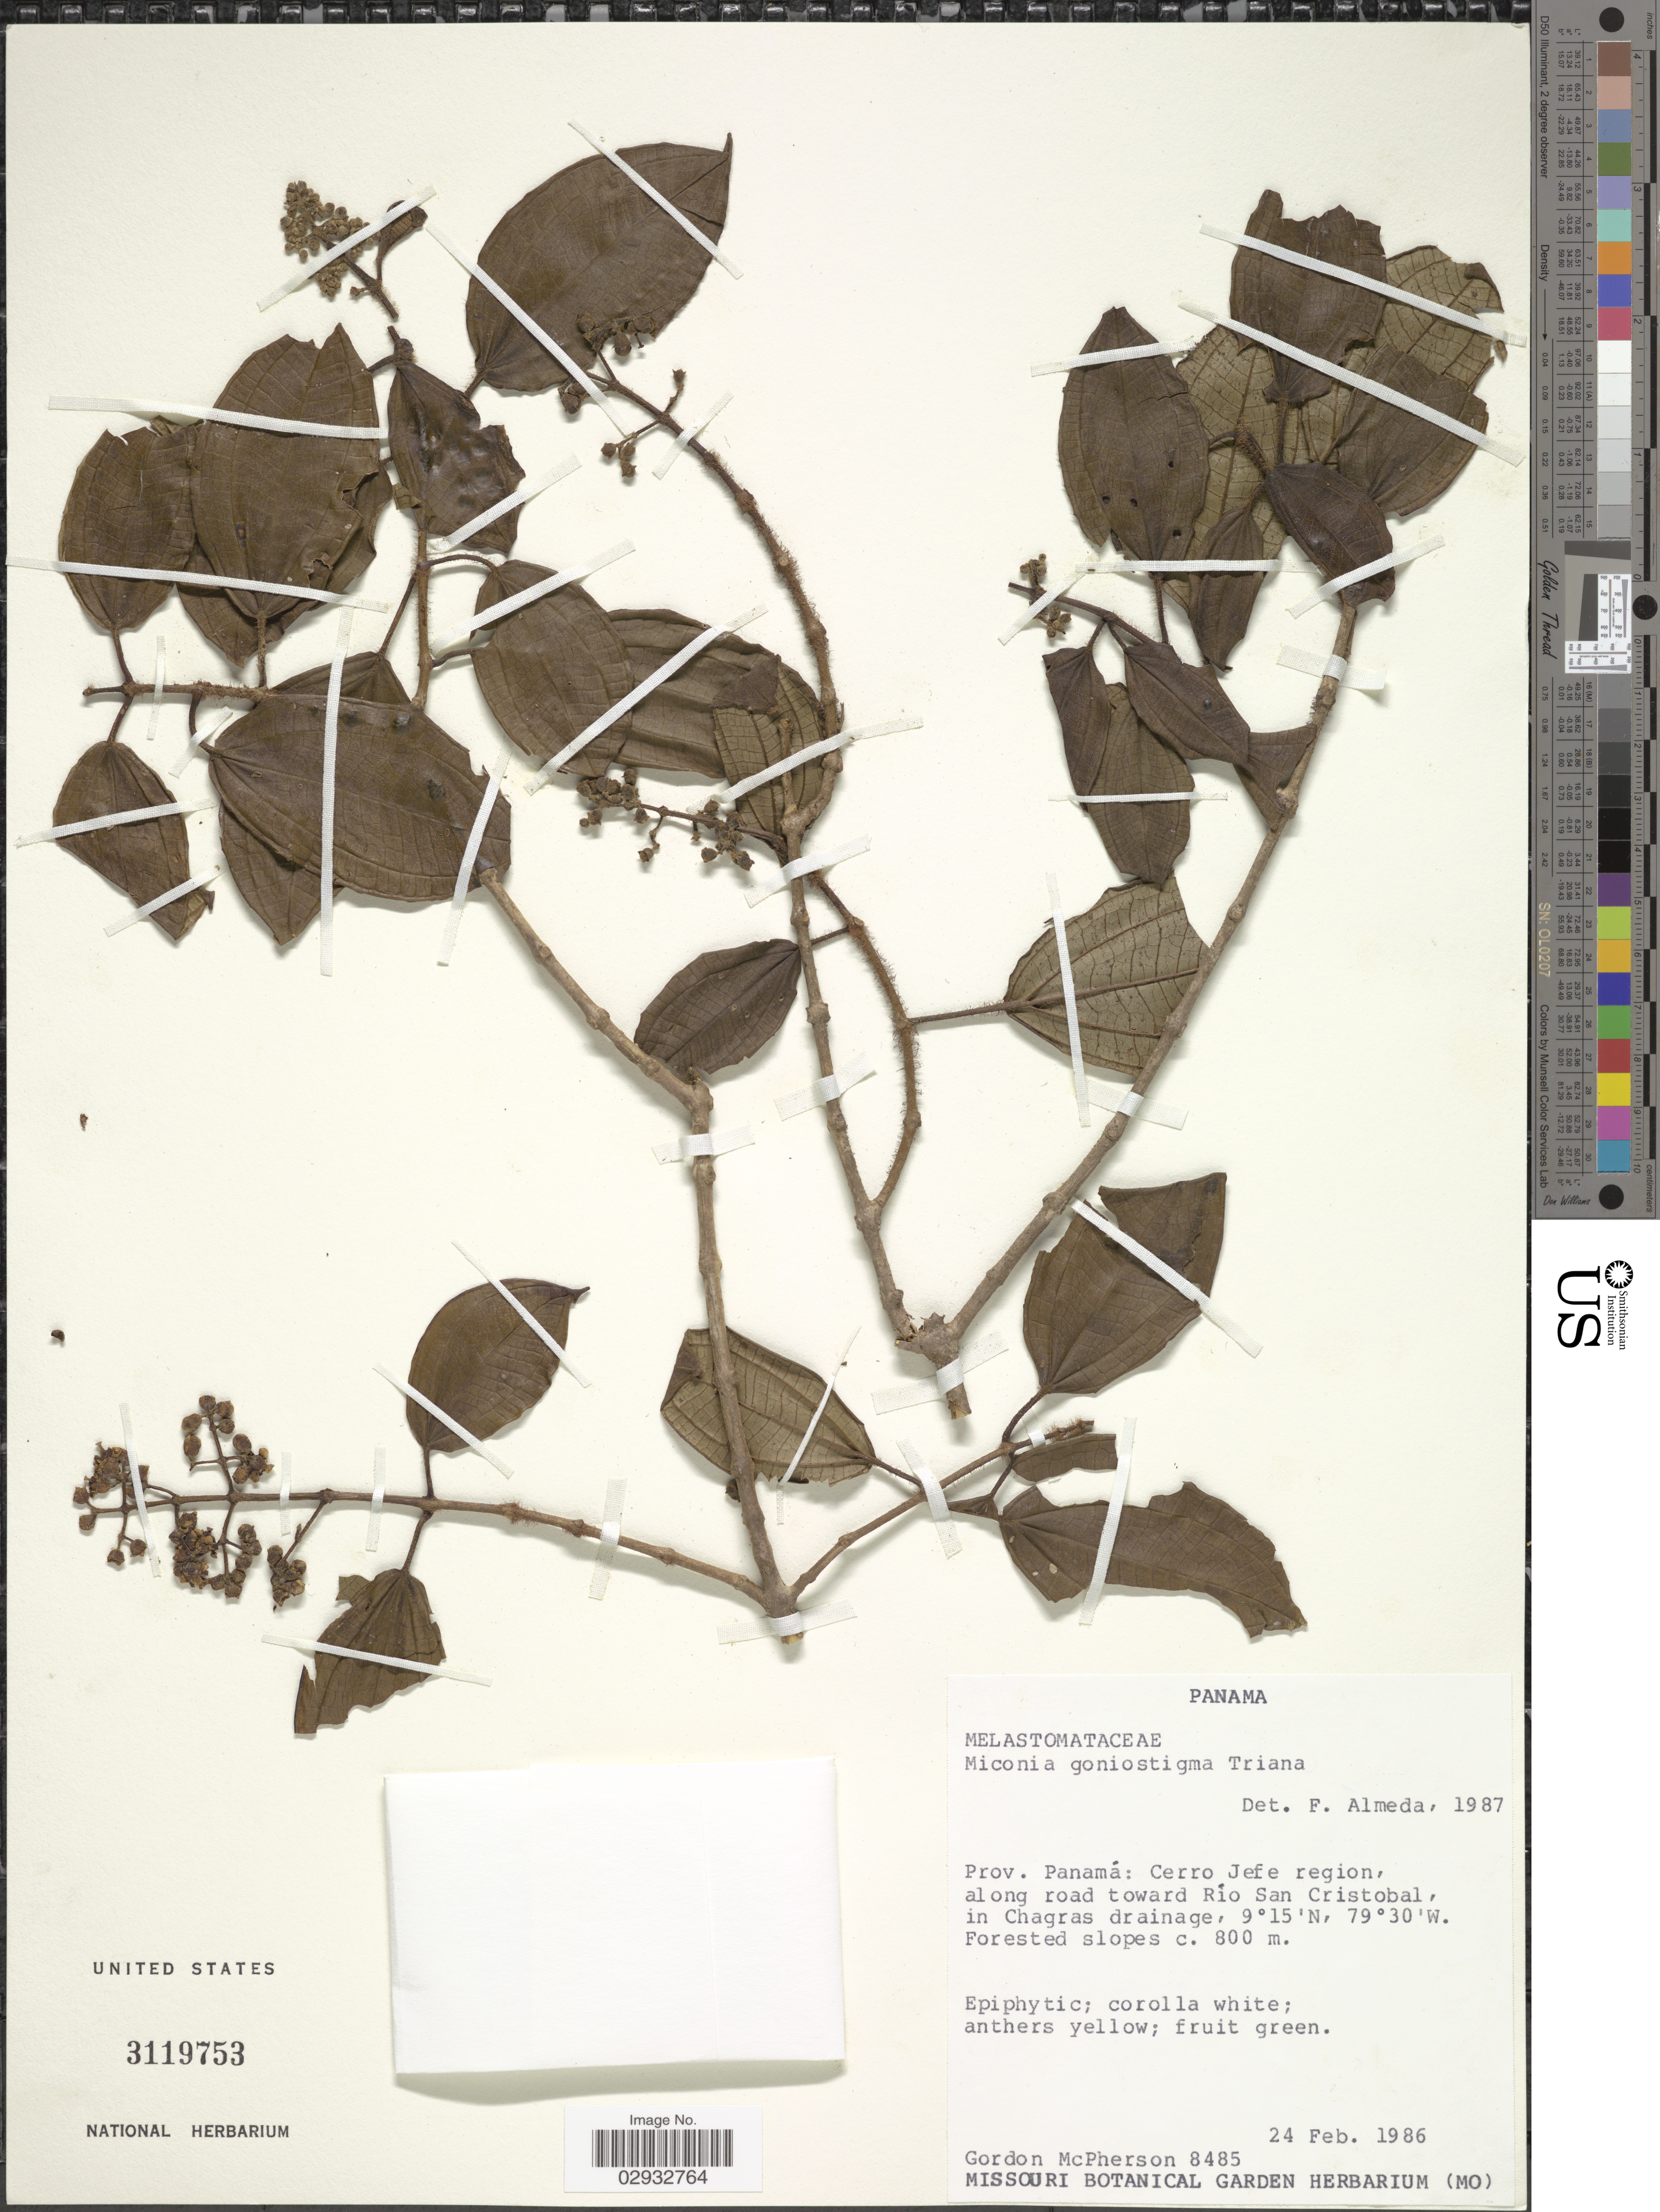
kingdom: Plantae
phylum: Tracheophyta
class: Magnoliopsida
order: Myrtales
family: Melastomataceae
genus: Miconia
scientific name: Miconia goniostigma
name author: Triana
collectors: G. McPherson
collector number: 8485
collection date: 1986-02-24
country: Panama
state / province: Panamá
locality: Cerro Jefe region, along road toward Río San Cristobal, in Chagras drainage.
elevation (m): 800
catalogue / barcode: US 3119753